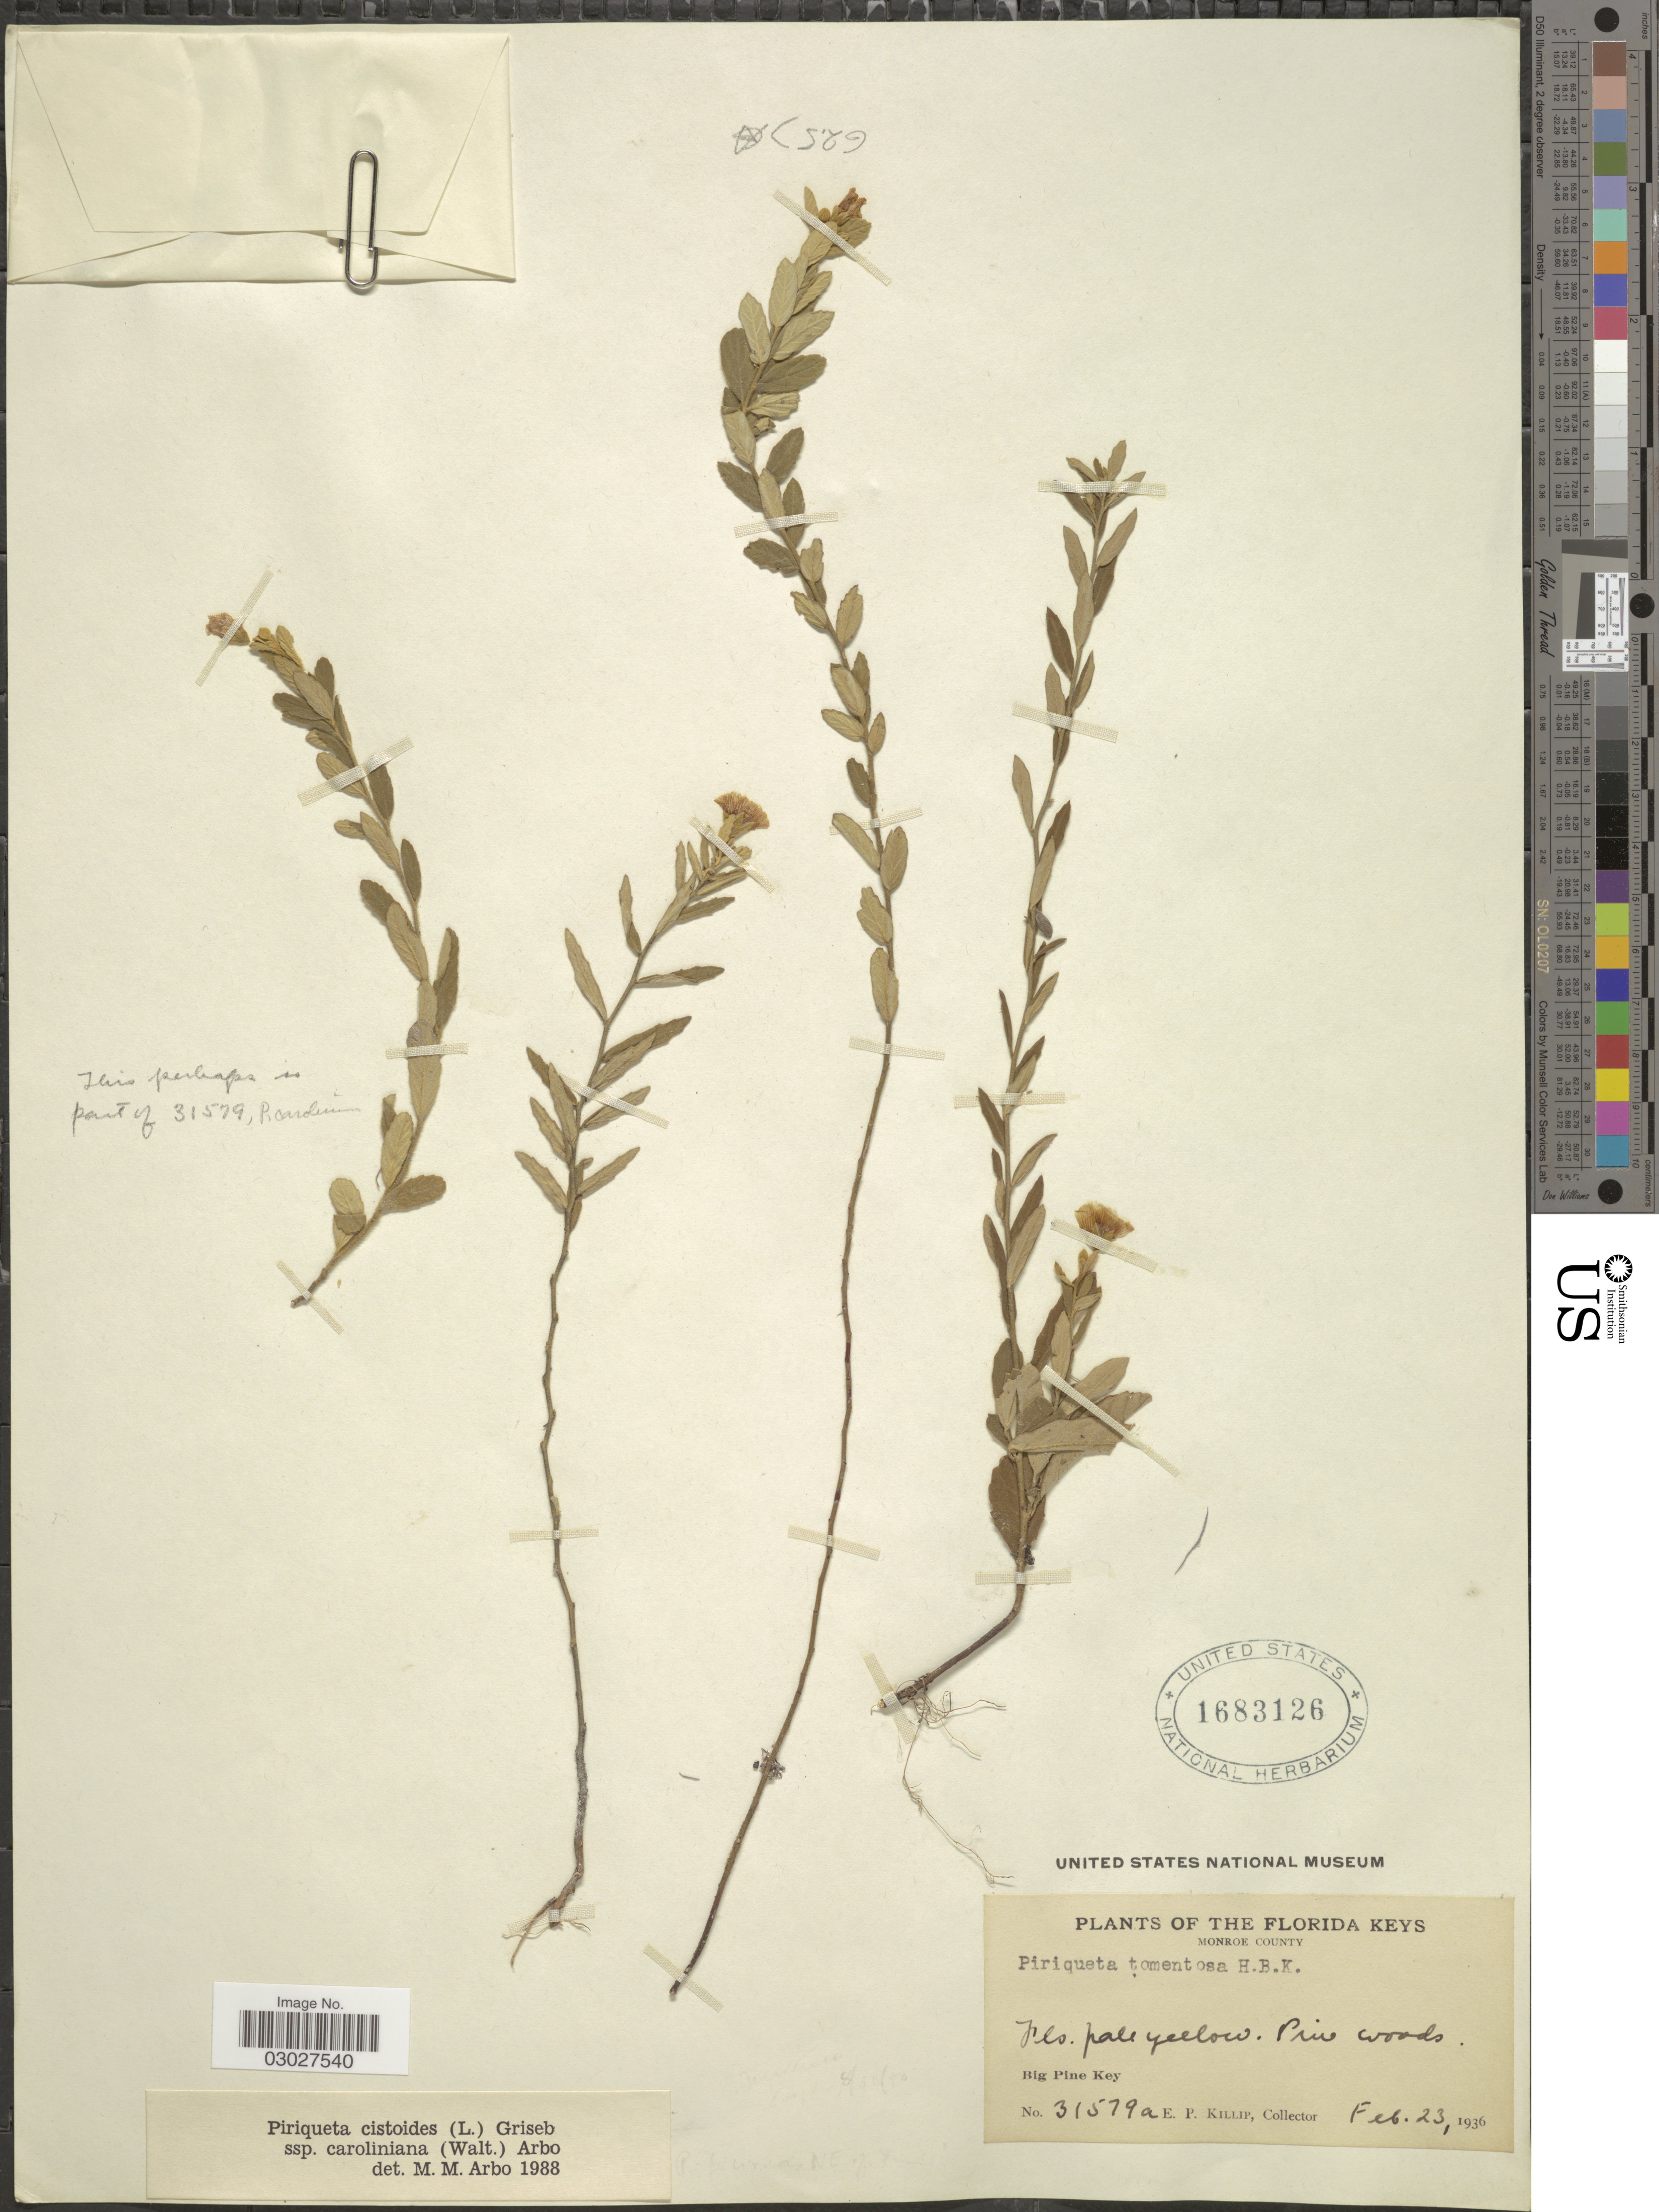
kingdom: Plantae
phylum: Tracheophyta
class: Magnoliopsida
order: Malpighiales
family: Turneraceae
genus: Piriqueta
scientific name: Piriqueta cistoides subsp. caroliniana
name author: (Walter) Arbo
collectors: E. P. Killip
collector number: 31579a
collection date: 1936-02-23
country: United States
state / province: Florida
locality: The Florida Keys. Monroe County. Big Pine Key.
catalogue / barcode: US 1683126